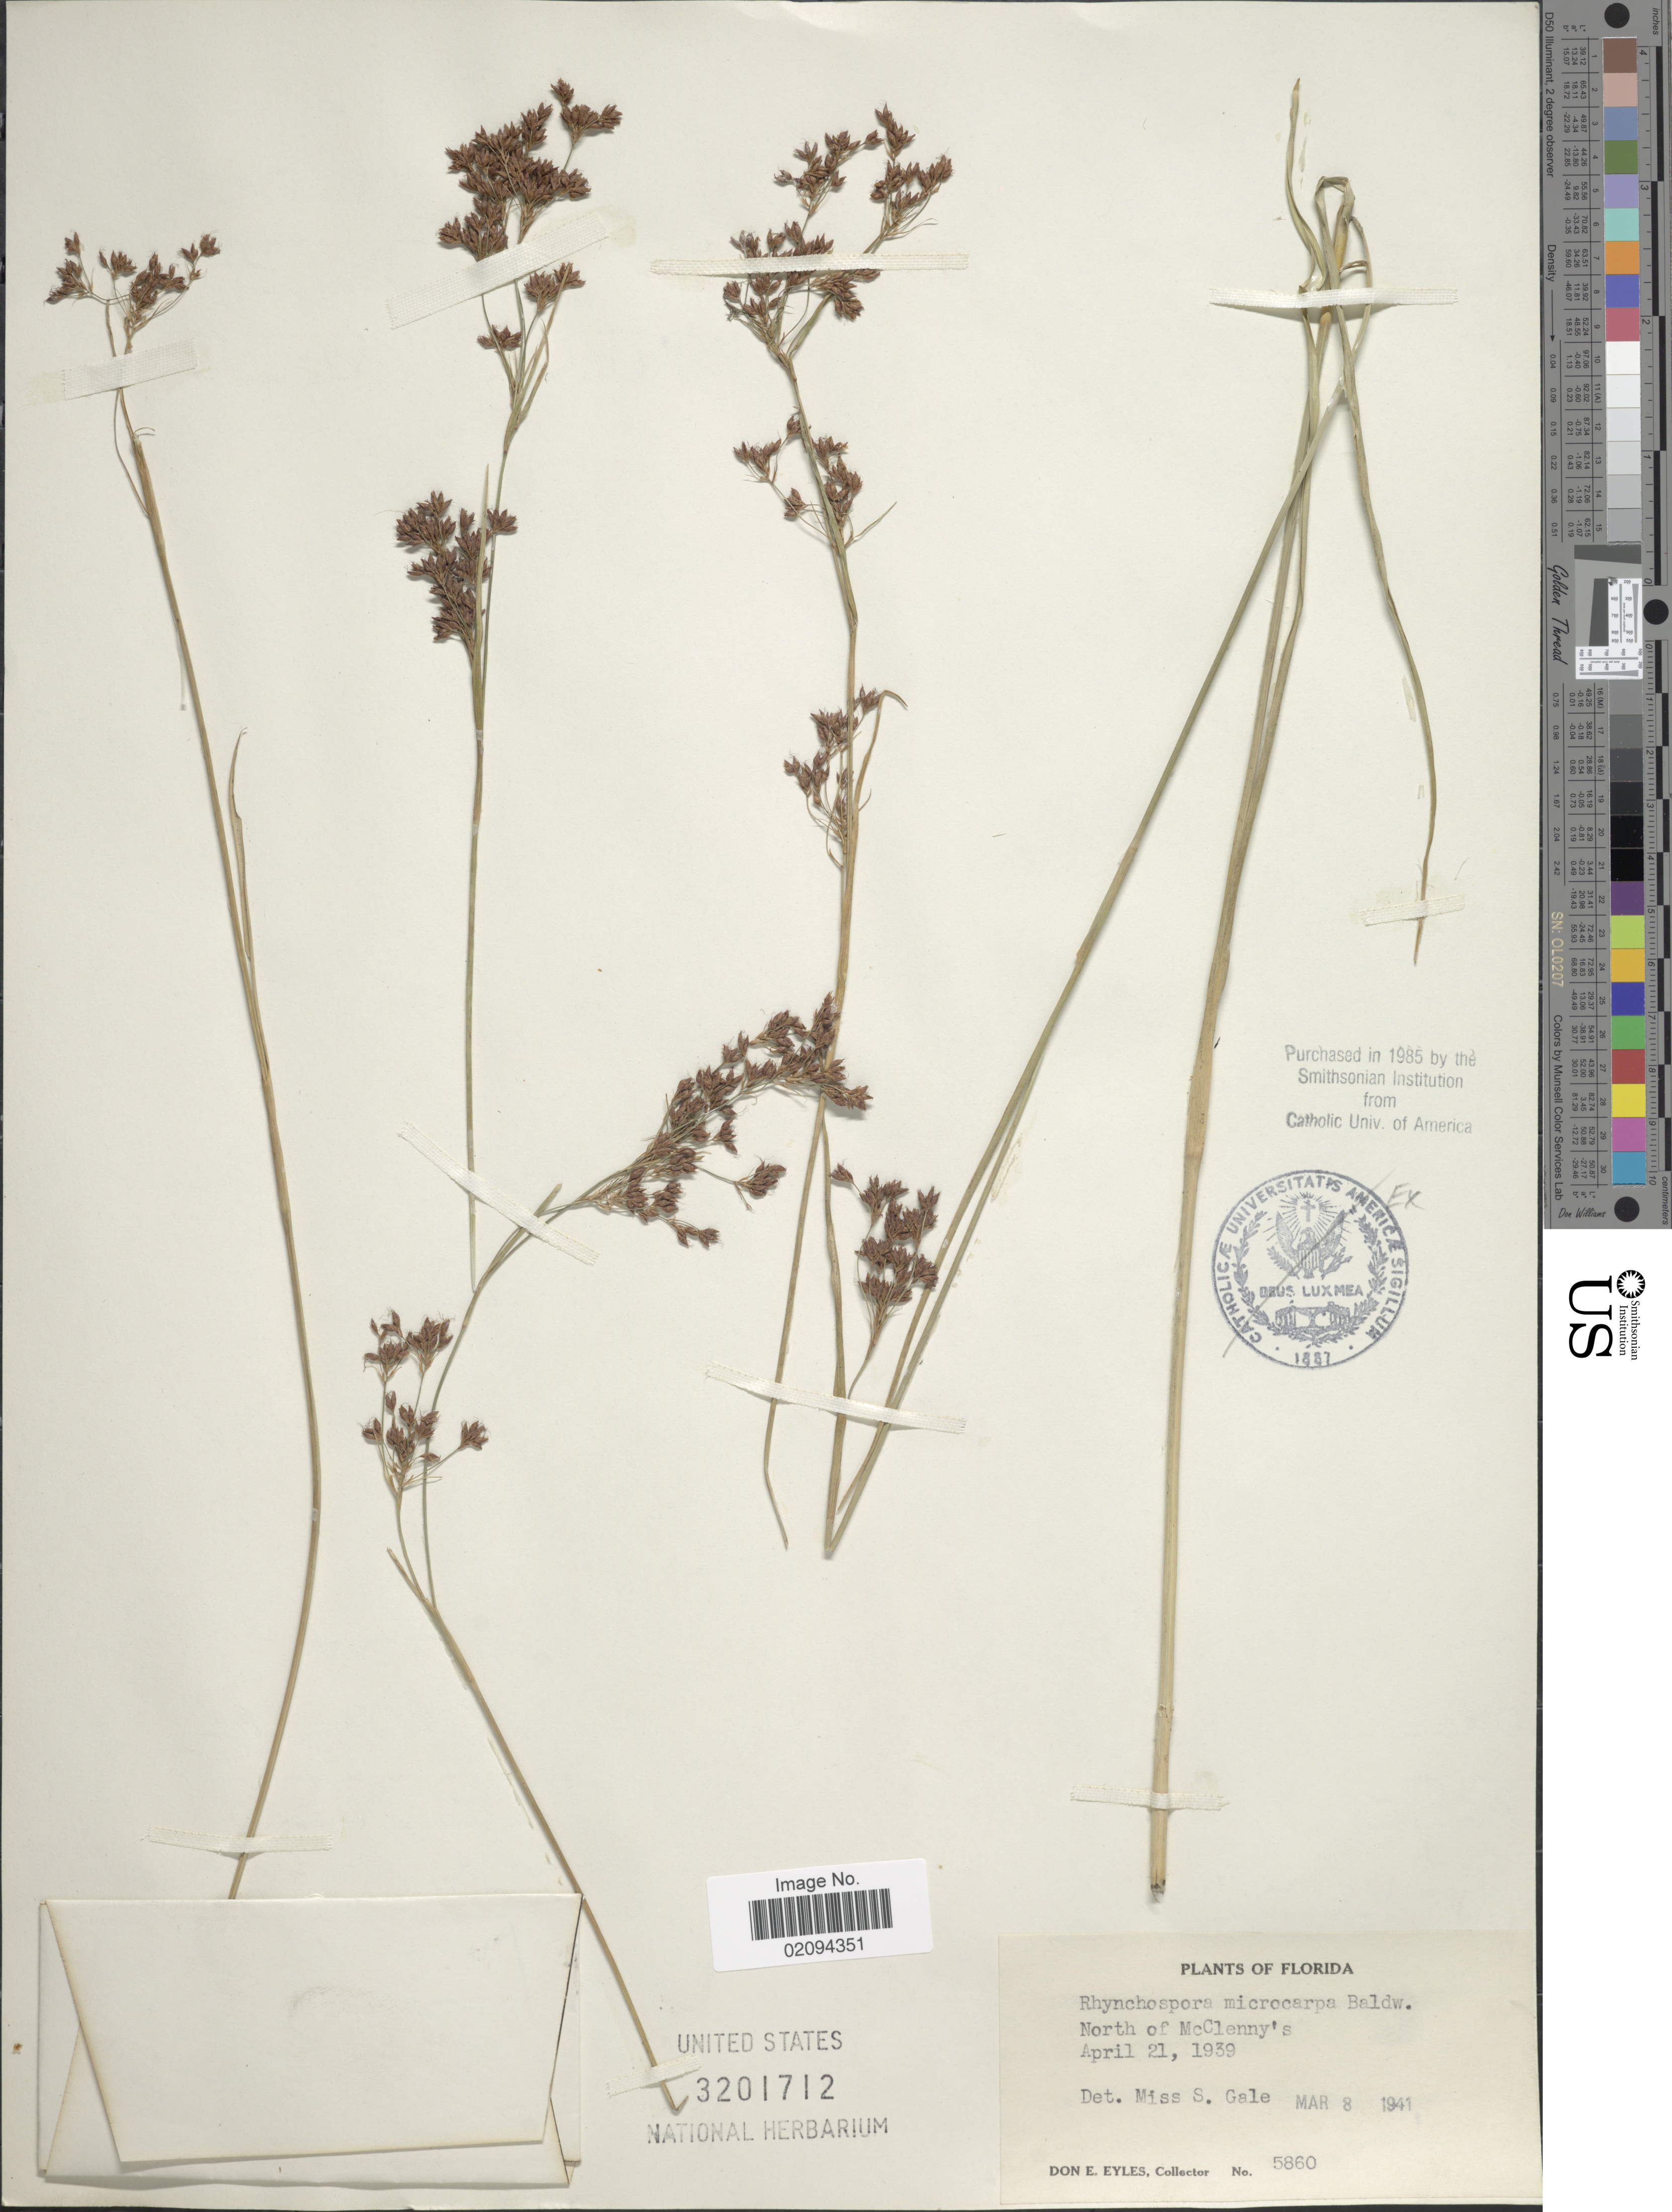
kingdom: Plantae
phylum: Tracheophyta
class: Liliopsida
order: Poales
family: Cyperaceae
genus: Rhynchospora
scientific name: Rhynchospora microcarpa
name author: Baldwin ex A. Gray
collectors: D. Eyles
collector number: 5860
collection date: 1939-04-21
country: United States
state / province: Florida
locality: North of McClenny's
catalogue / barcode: US 3201712